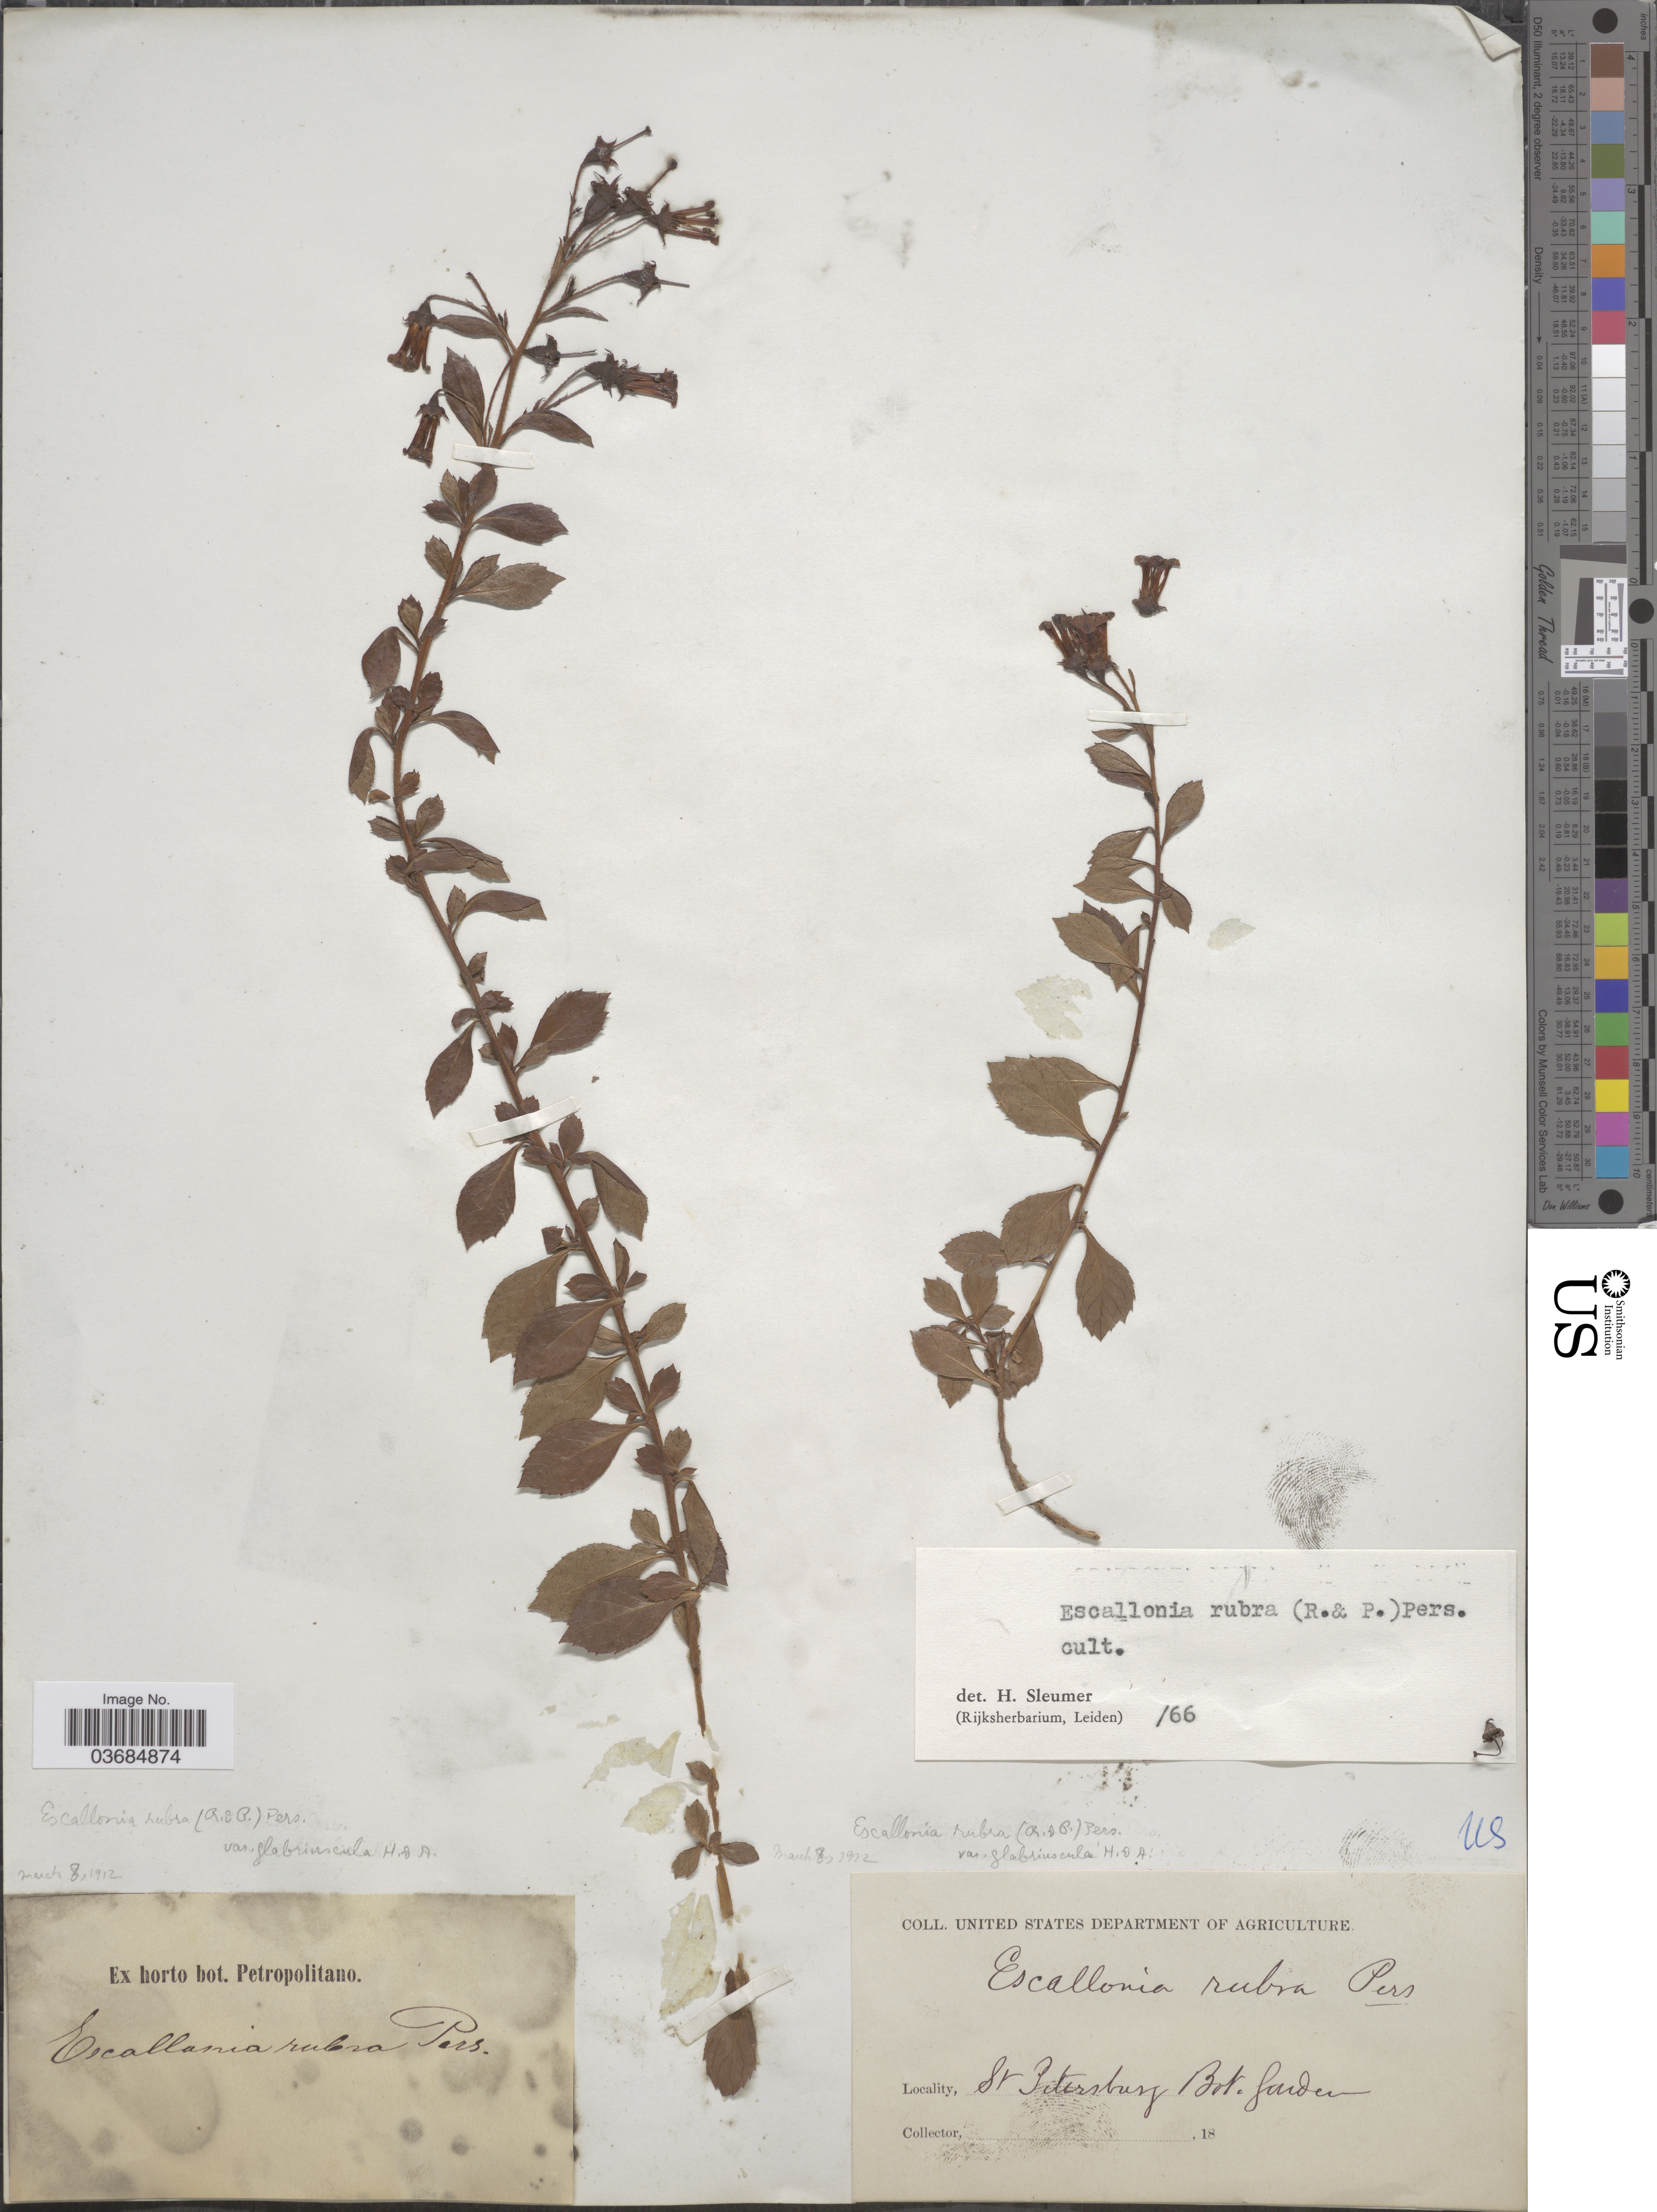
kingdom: Plantae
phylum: Tracheophyta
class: Magnoliopsida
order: Escalloniales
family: Escalloniaceae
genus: Escallonia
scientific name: Escallonia sp.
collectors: ex Horto Bot. Petropolitano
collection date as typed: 18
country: Russian Federation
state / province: St. Petersburg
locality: St. Petersburg Bot. Garden.